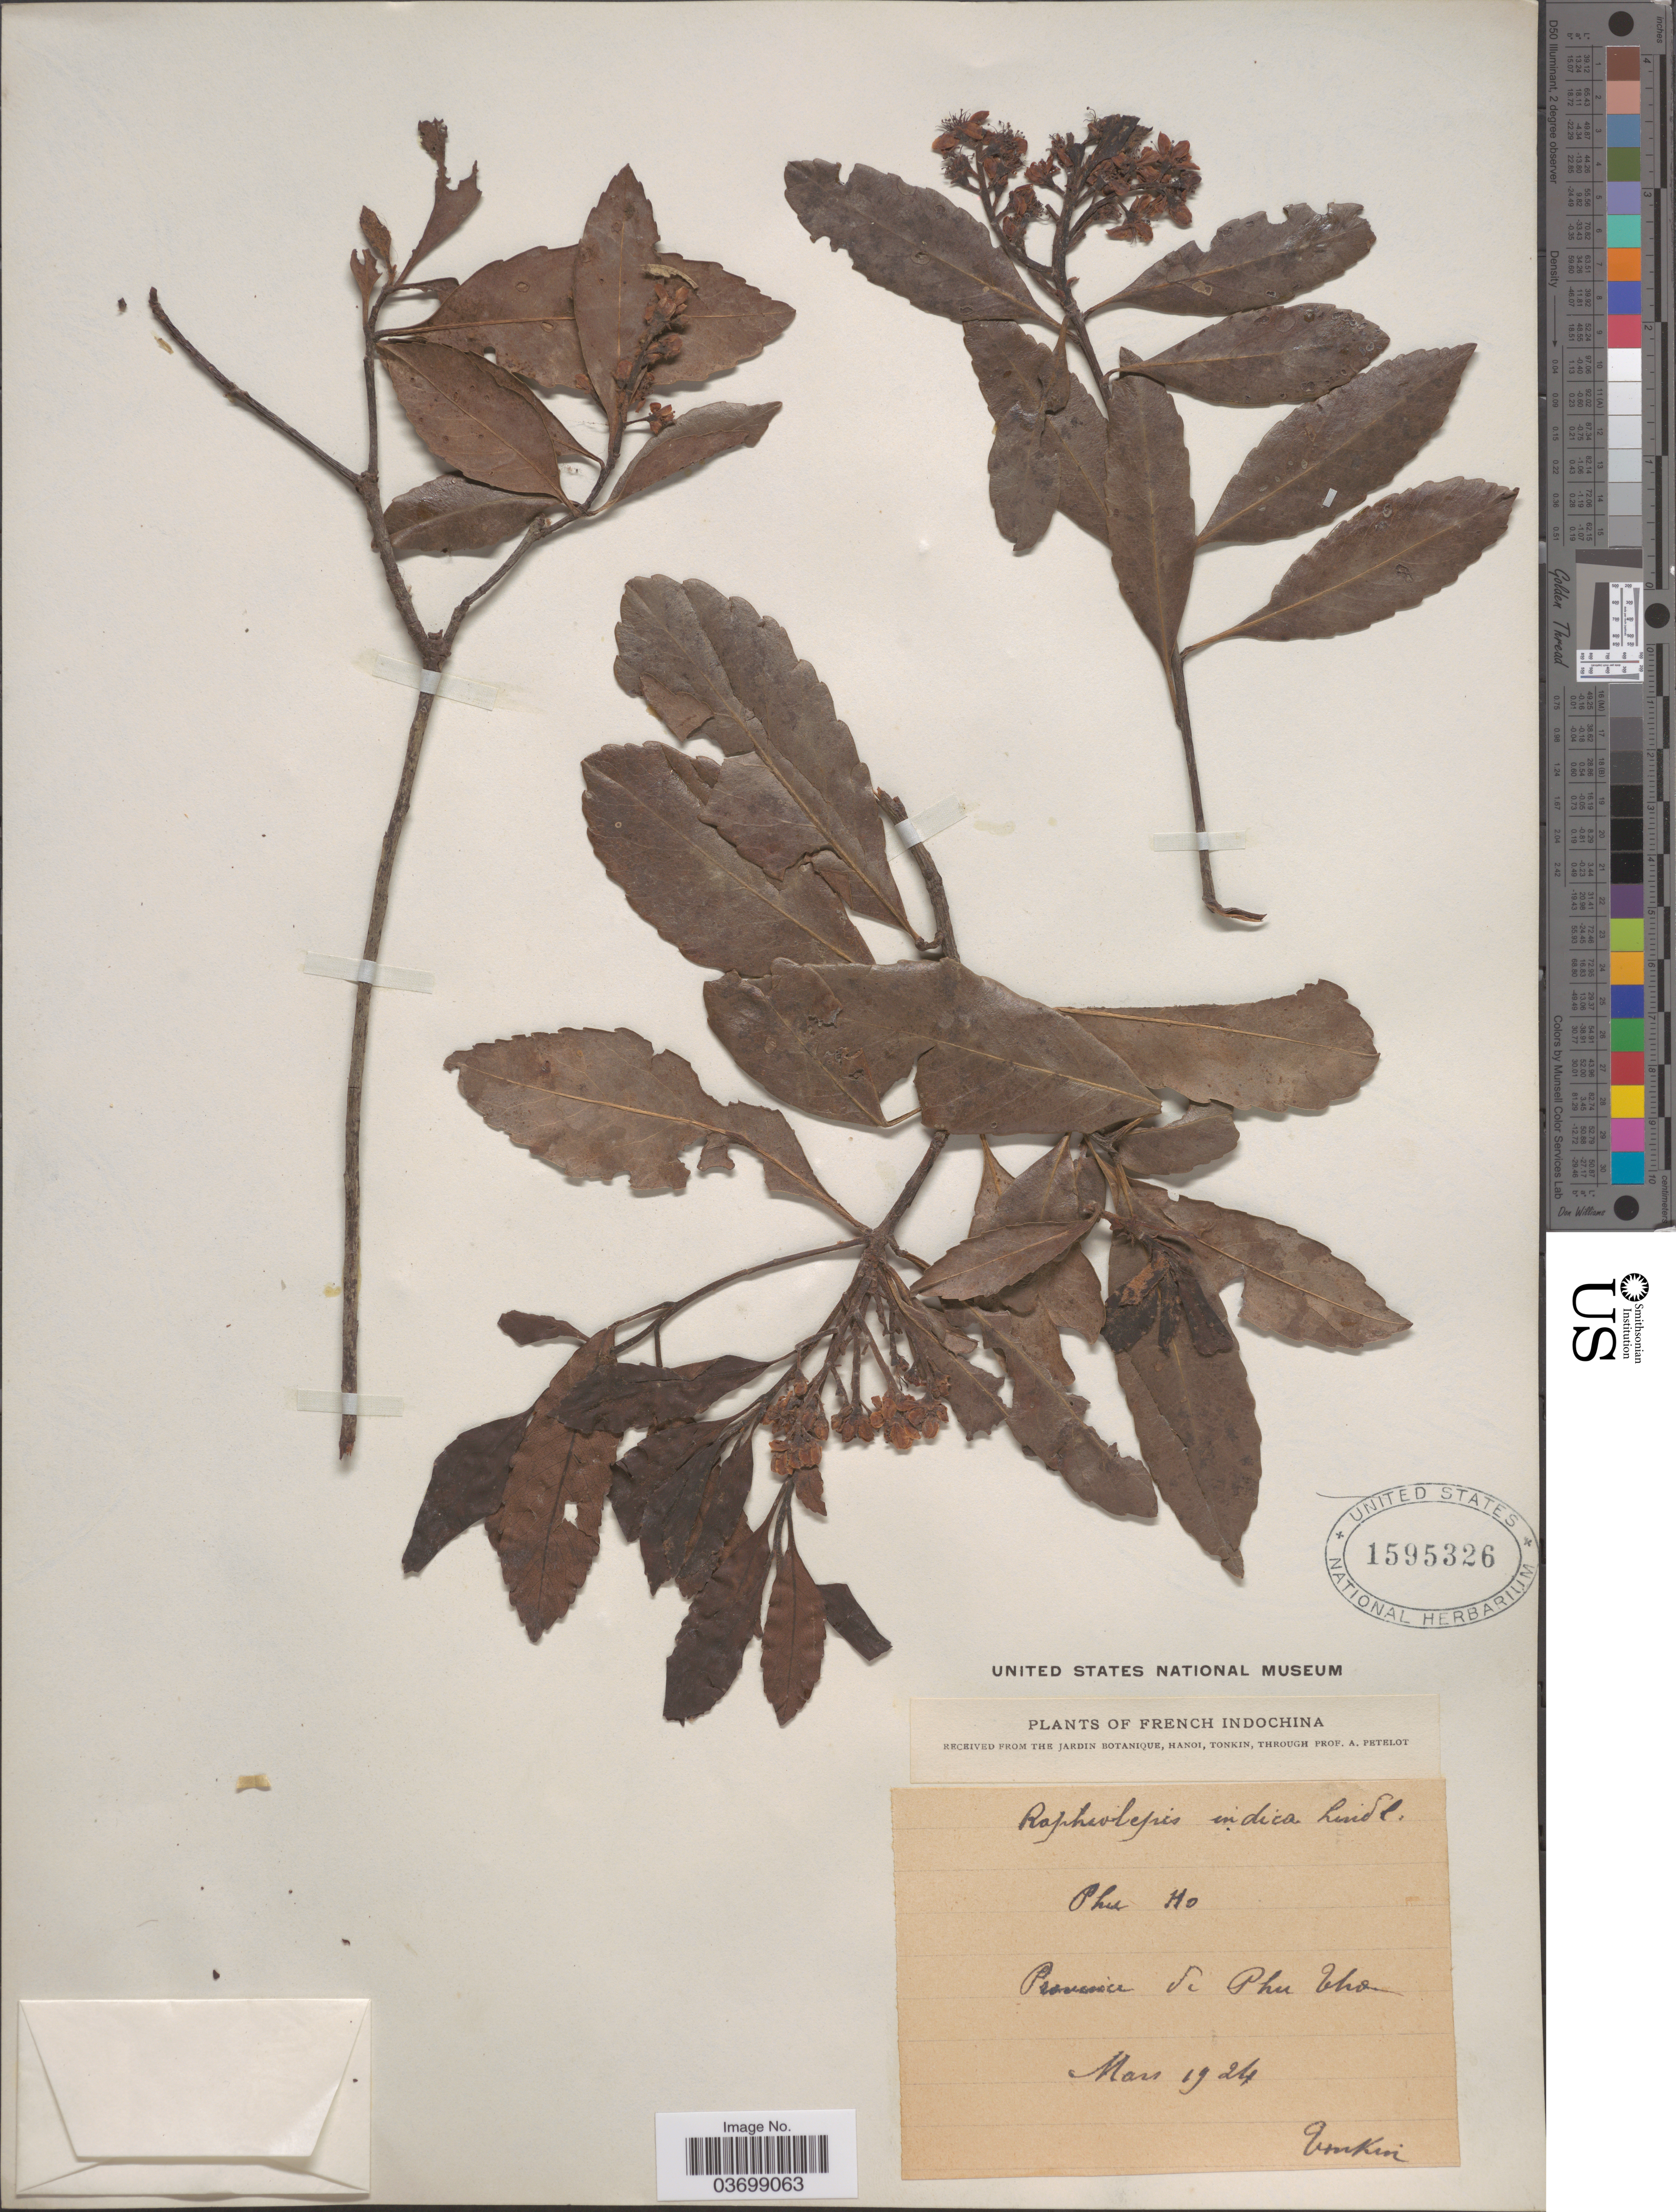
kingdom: Plantae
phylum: Tracheophyta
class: Magnoliopsida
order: Rosales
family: Rosaceae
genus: Rhaphiolepis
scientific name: Rhaphiolepis indica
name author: (L.) Lindl.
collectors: P. A. Pételot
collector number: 110*?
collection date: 1924-03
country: Vietnam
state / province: Phu Tho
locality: French Indochina. Phu Ho. Province de Phu Tho.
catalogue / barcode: US 1595326